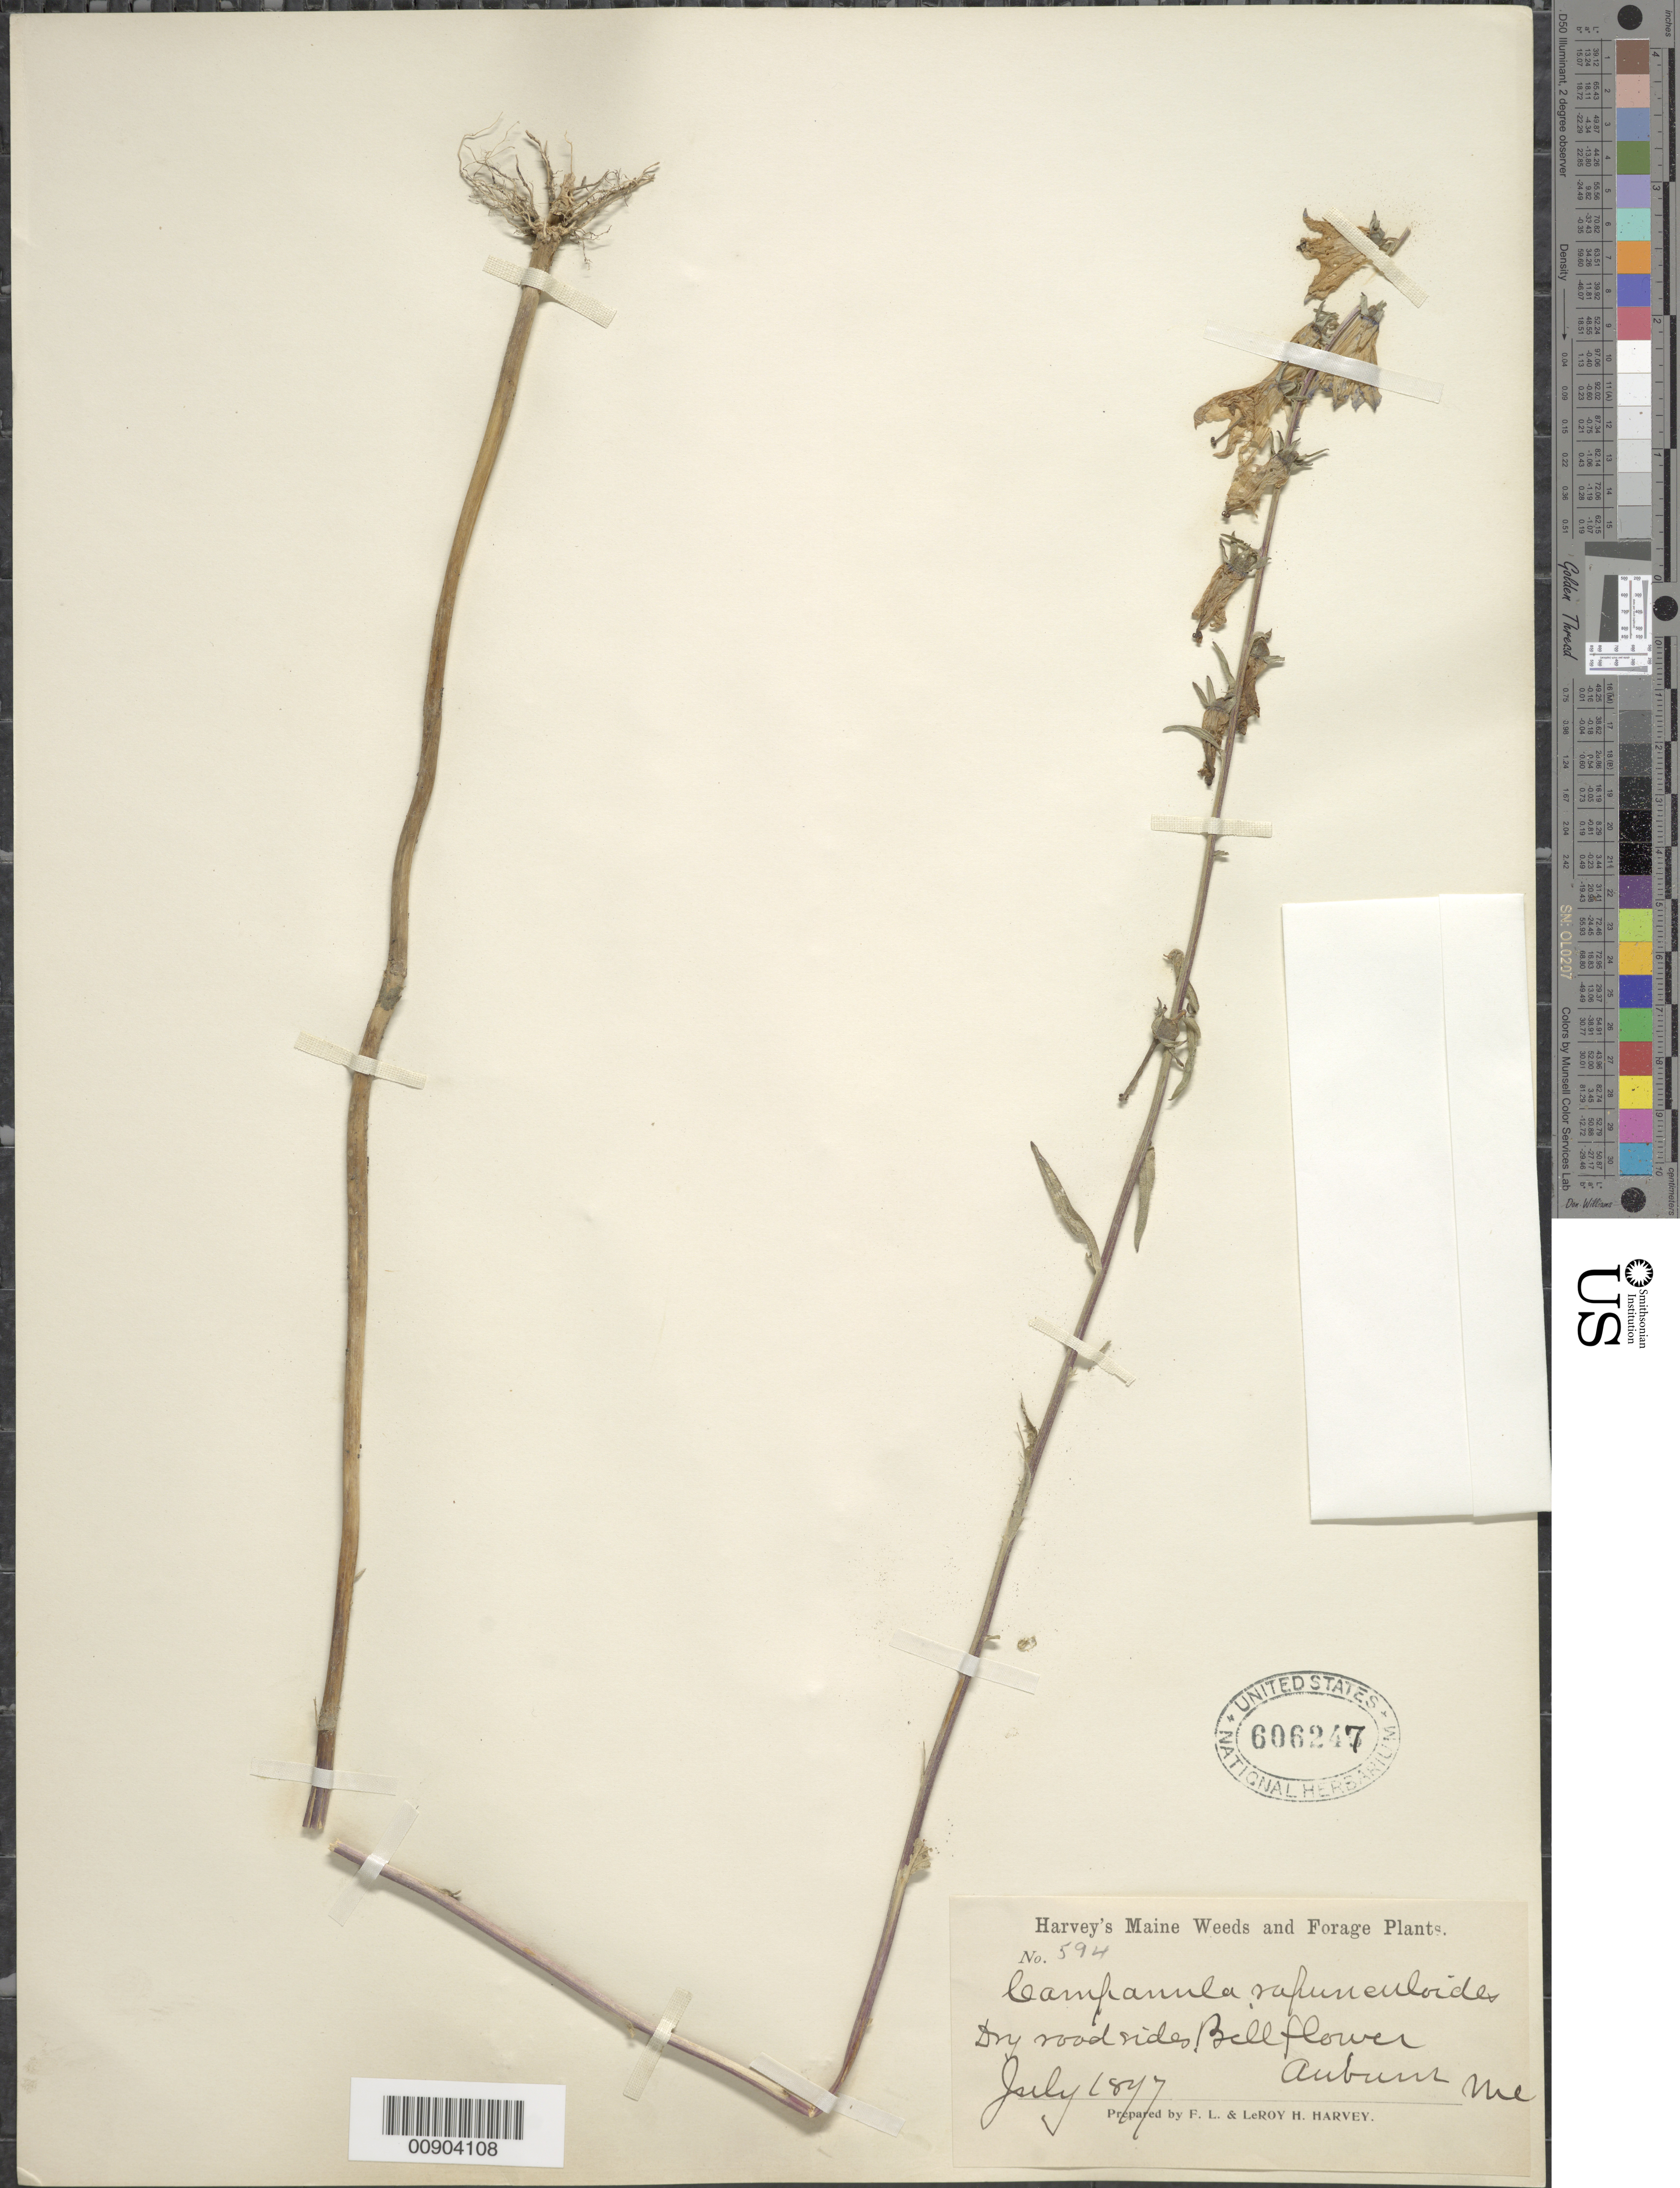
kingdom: Plantae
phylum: Tracheophyta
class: Magnoliopsida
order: Asterales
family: Campanulaceae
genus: Campanula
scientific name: Campanula rapunculoides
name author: L.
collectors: F. L. Harvey & L. H. Harvey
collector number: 594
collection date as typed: July 1897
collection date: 1897-07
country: United States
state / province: Maine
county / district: Androscoggin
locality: Auburn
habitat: dry roadsides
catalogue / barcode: US 606247